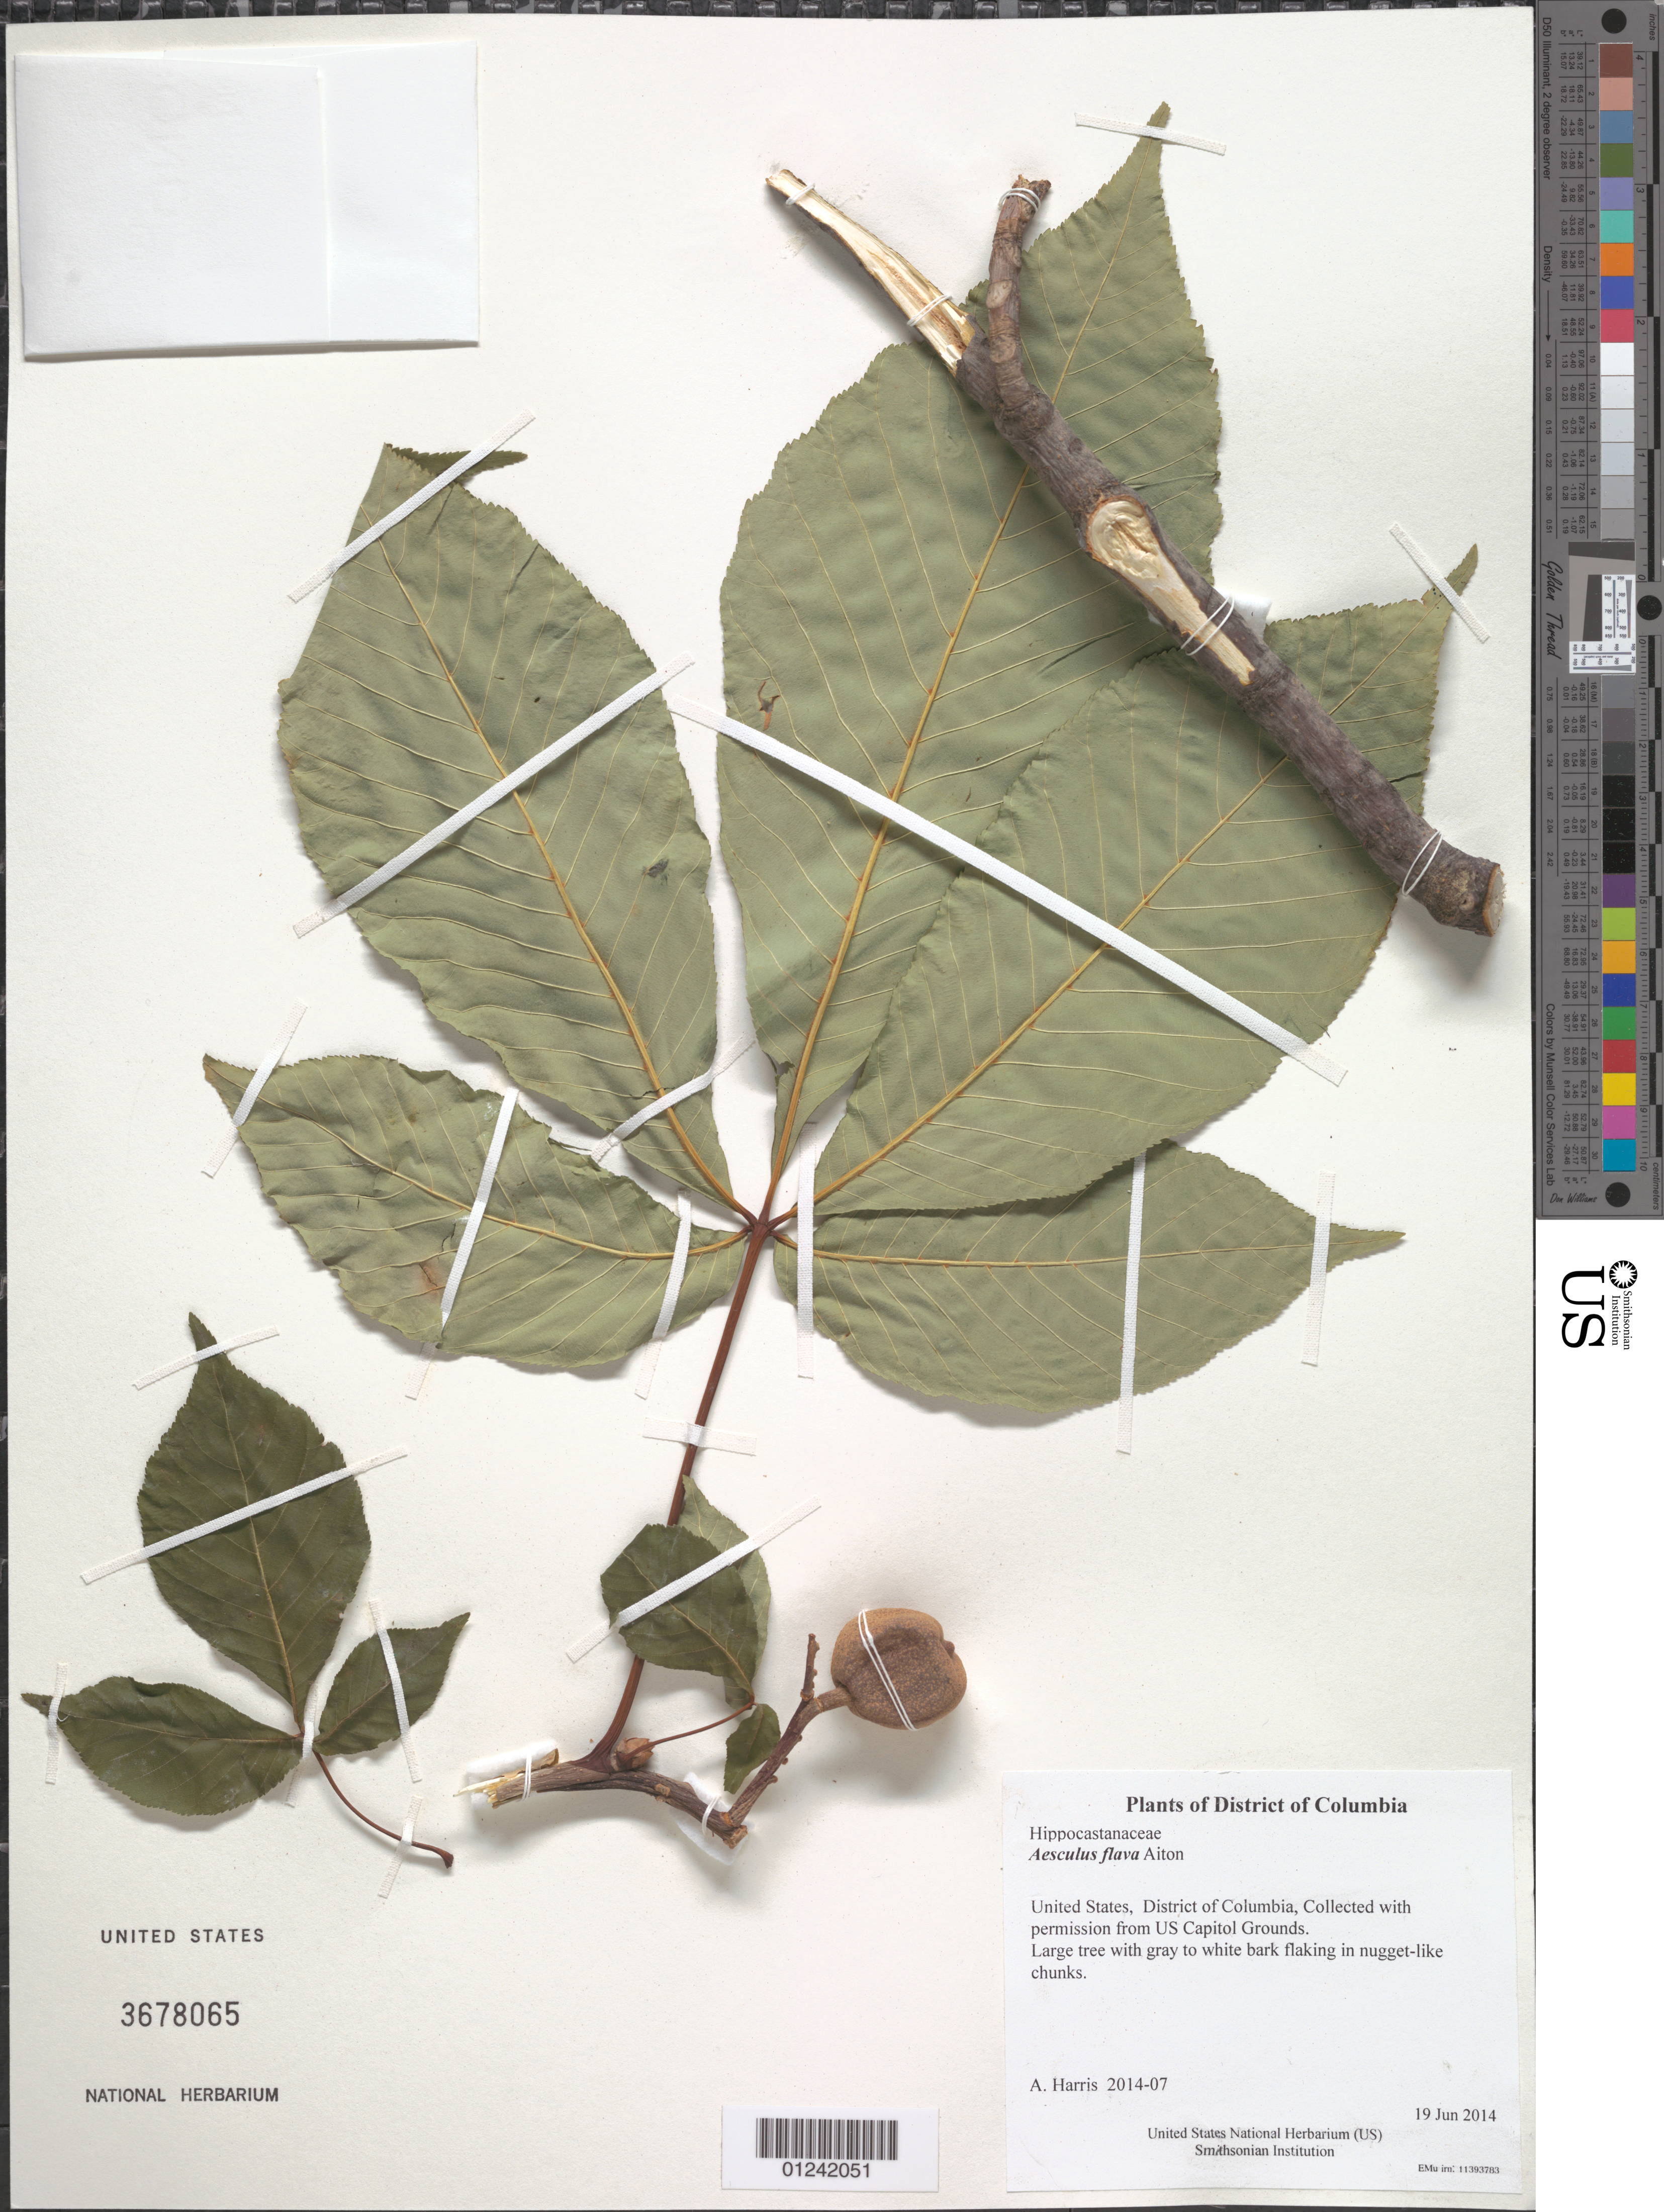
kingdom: Plantae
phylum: Tracheophyta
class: Magnoliopsida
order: Sapindales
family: Sapindaceae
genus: Aesculus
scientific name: Aesculus flava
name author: Sol.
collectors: A. J. Harris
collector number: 2014-07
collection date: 2014-06-19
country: United States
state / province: District of Columbia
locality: Collected with permission from US Capitol Grounds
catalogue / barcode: US 3678065